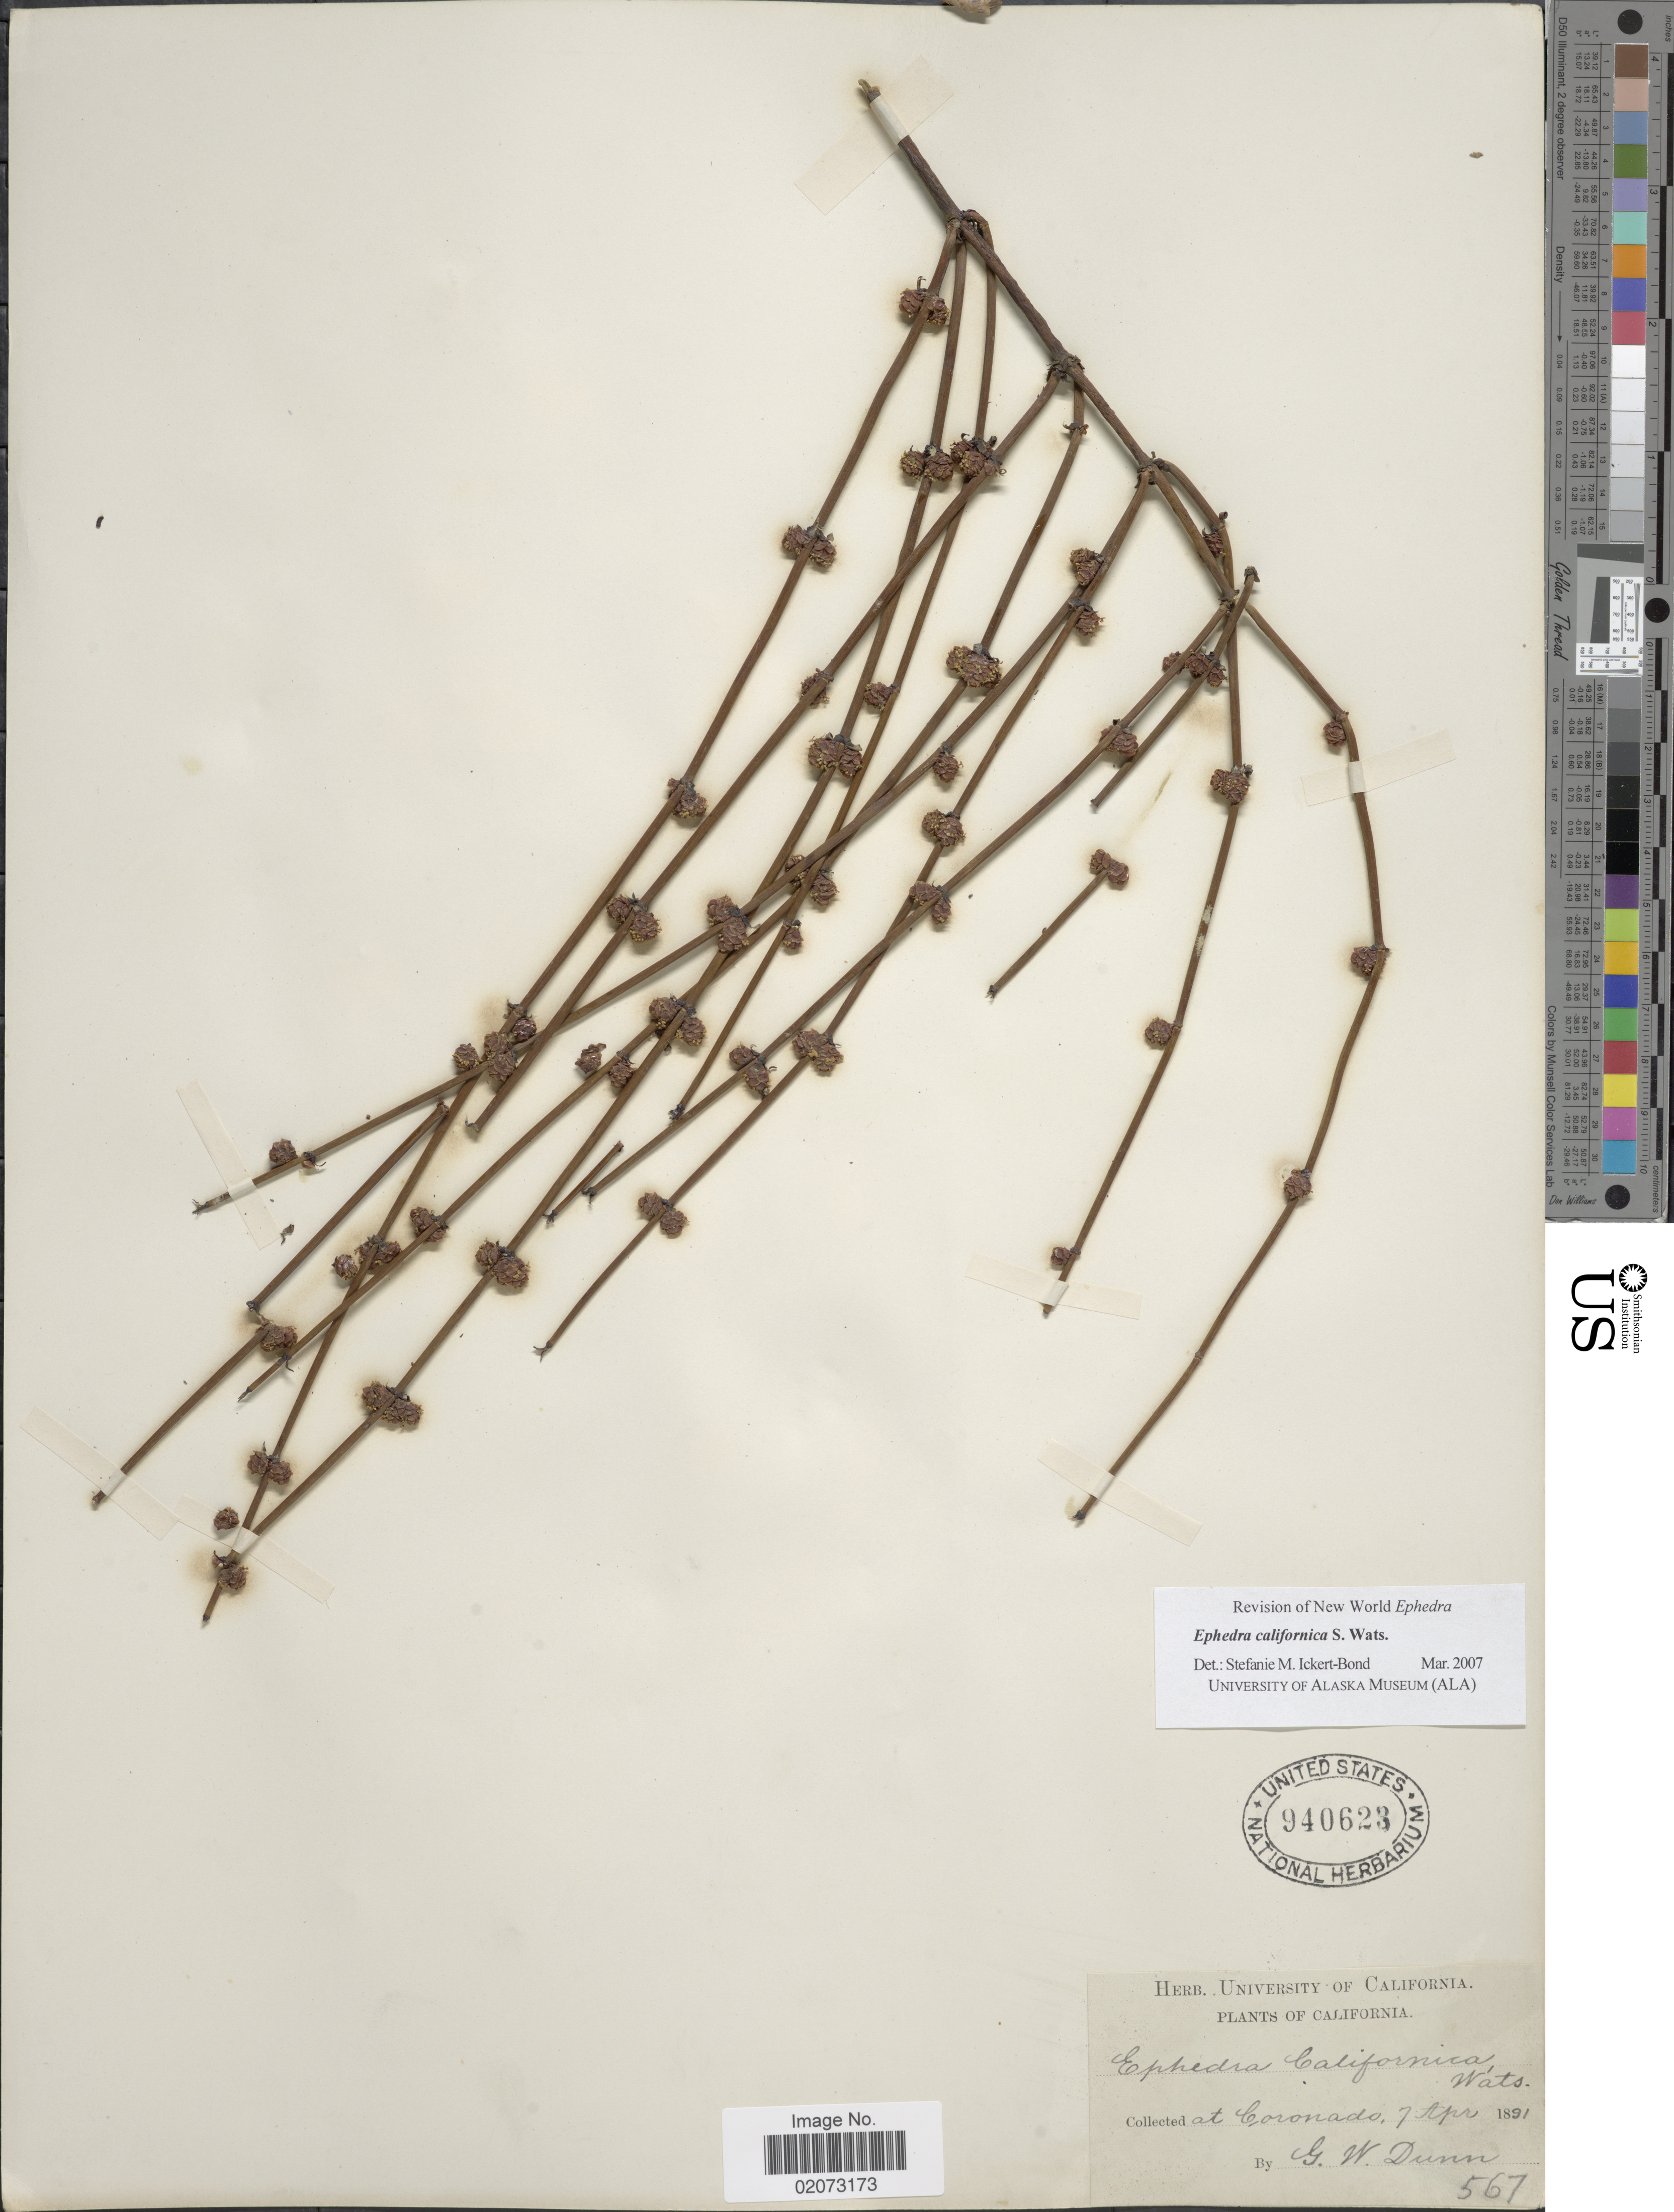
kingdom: Plantae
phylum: Tracheophyta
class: Gnetopsida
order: Ephedrales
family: Ephedraceae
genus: Ephedra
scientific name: Ephedra californica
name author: S. Watson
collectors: G. W.Dunn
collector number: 567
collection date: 1891-04-07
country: United States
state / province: California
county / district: Riverside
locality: Coronado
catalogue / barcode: US 940623